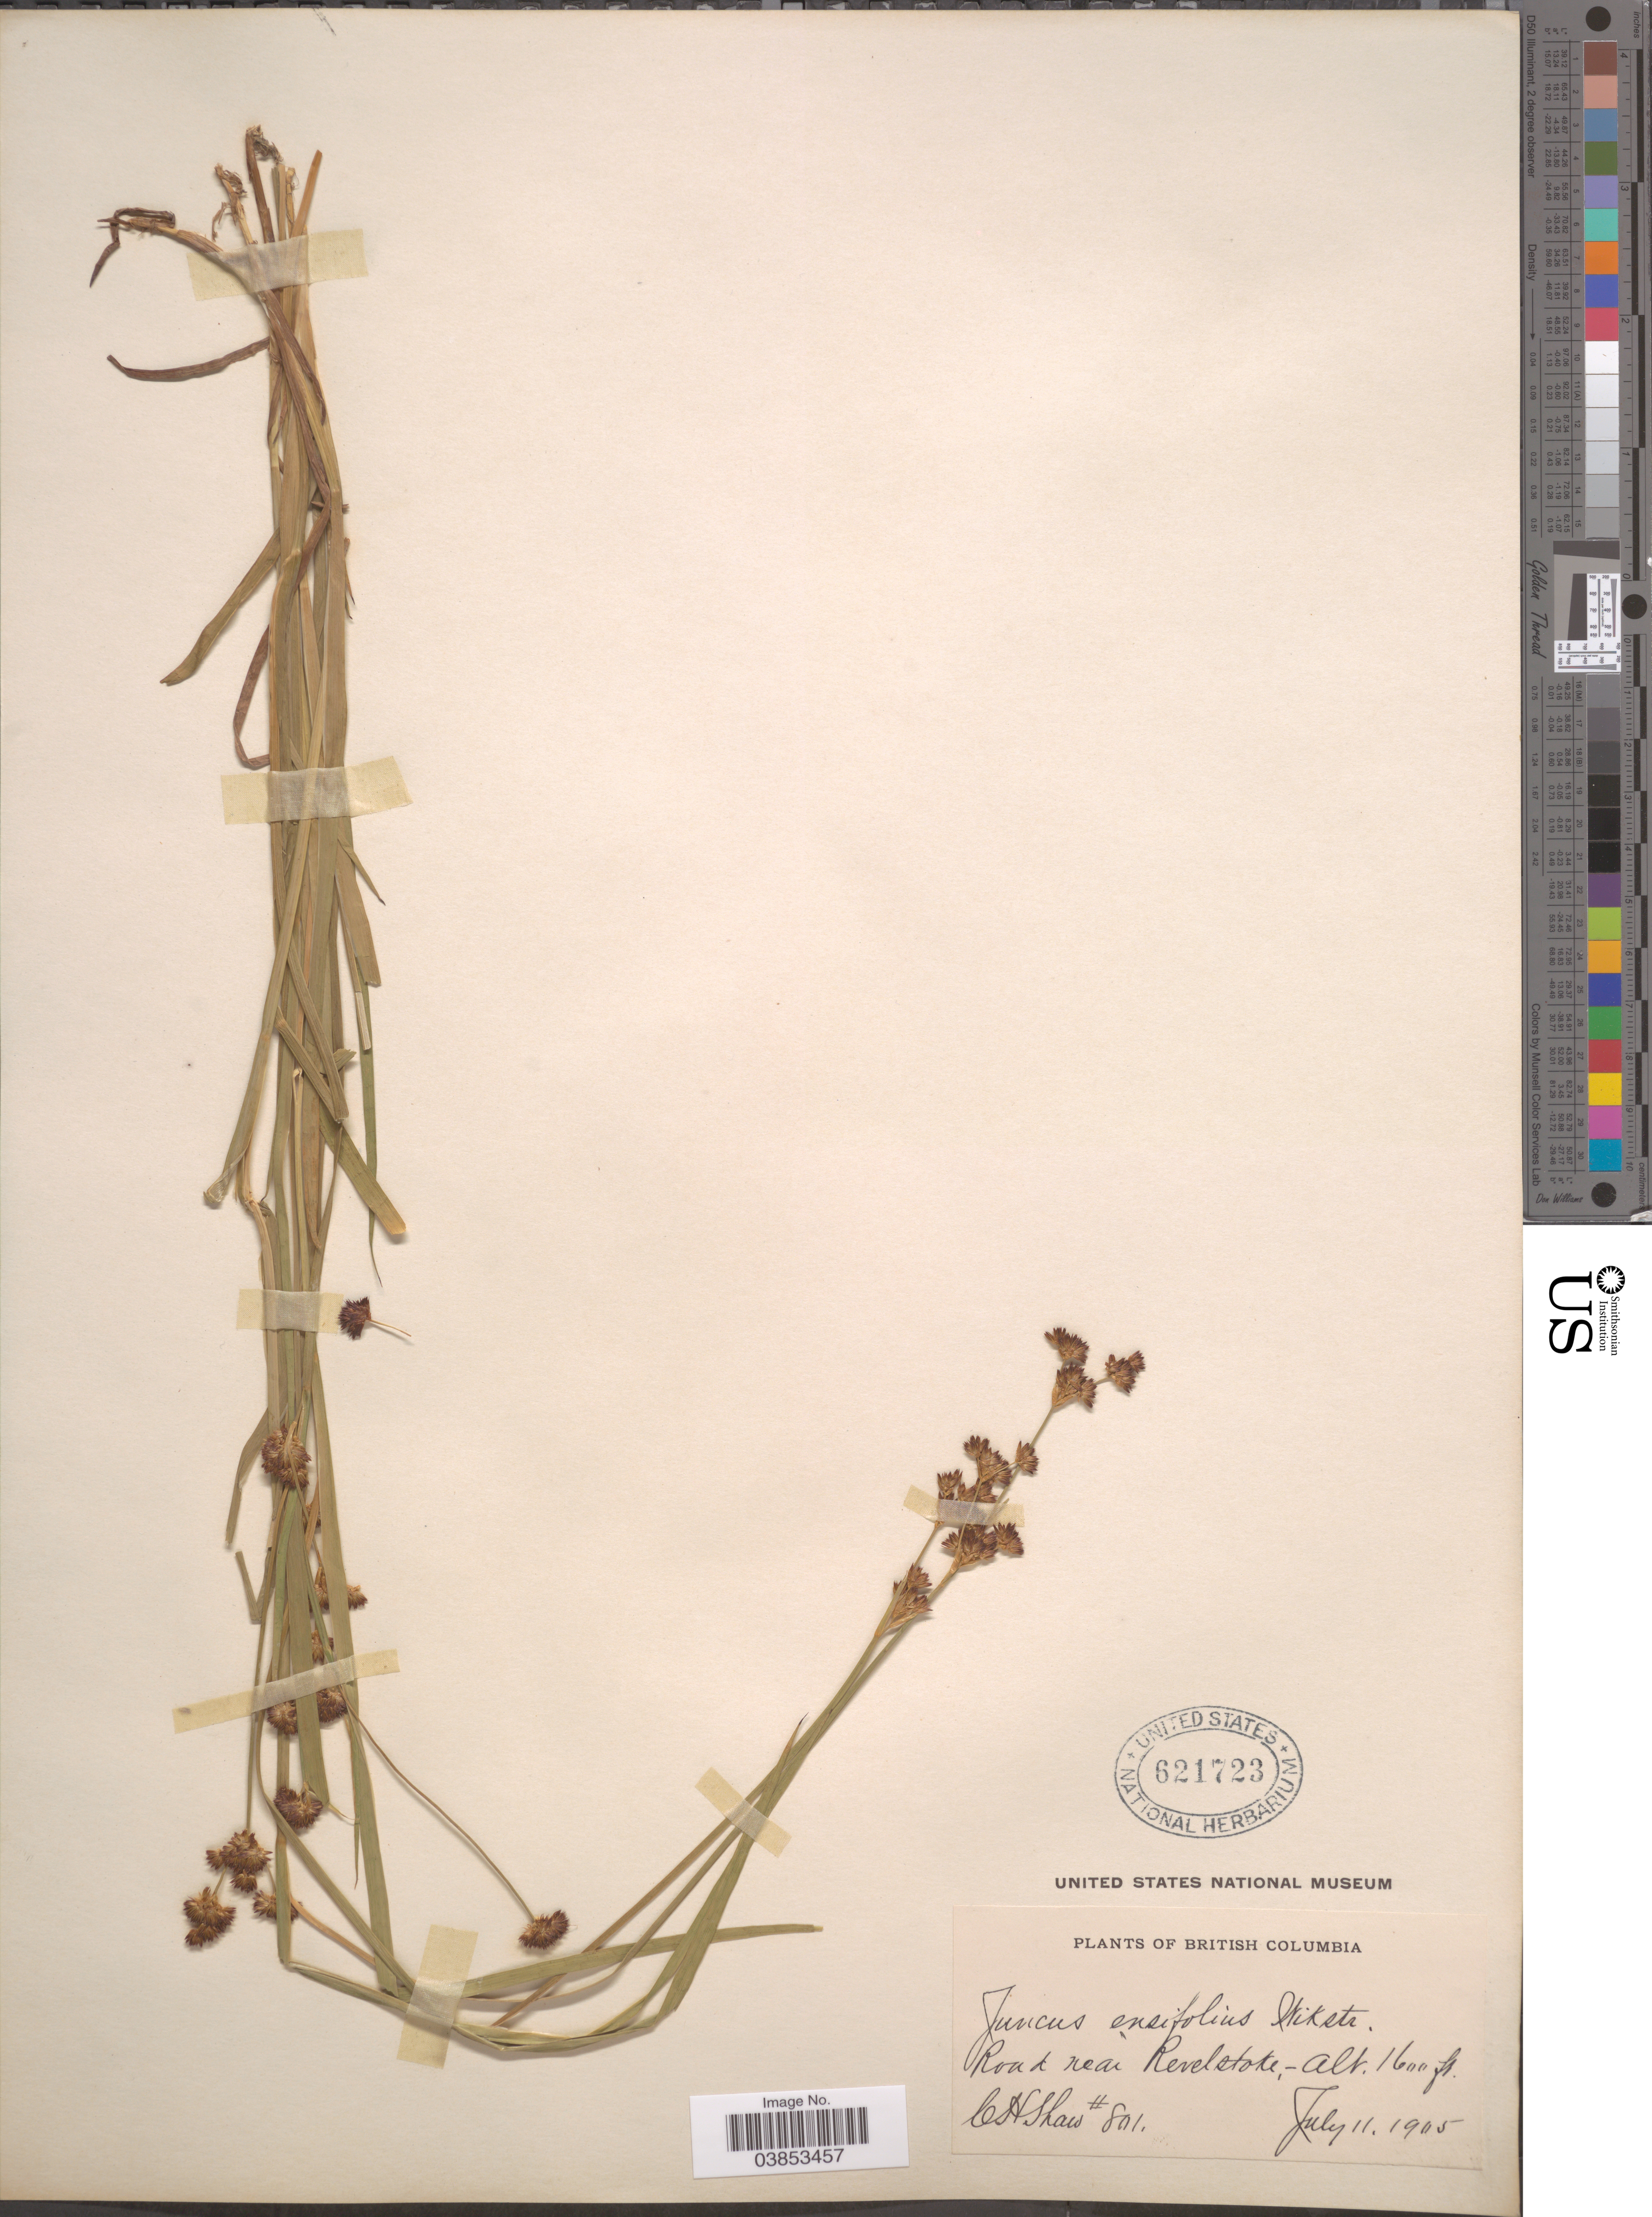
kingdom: Plantae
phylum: Tracheophyta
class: Liliopsida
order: Poales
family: Juncaceae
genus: Juncus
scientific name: Juncus ensifolius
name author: Wikstr.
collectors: C. H. Shaw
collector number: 801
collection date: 1905-07-11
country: Canada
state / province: British Columbia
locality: Road near Revelstoke.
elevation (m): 488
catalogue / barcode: US 621723